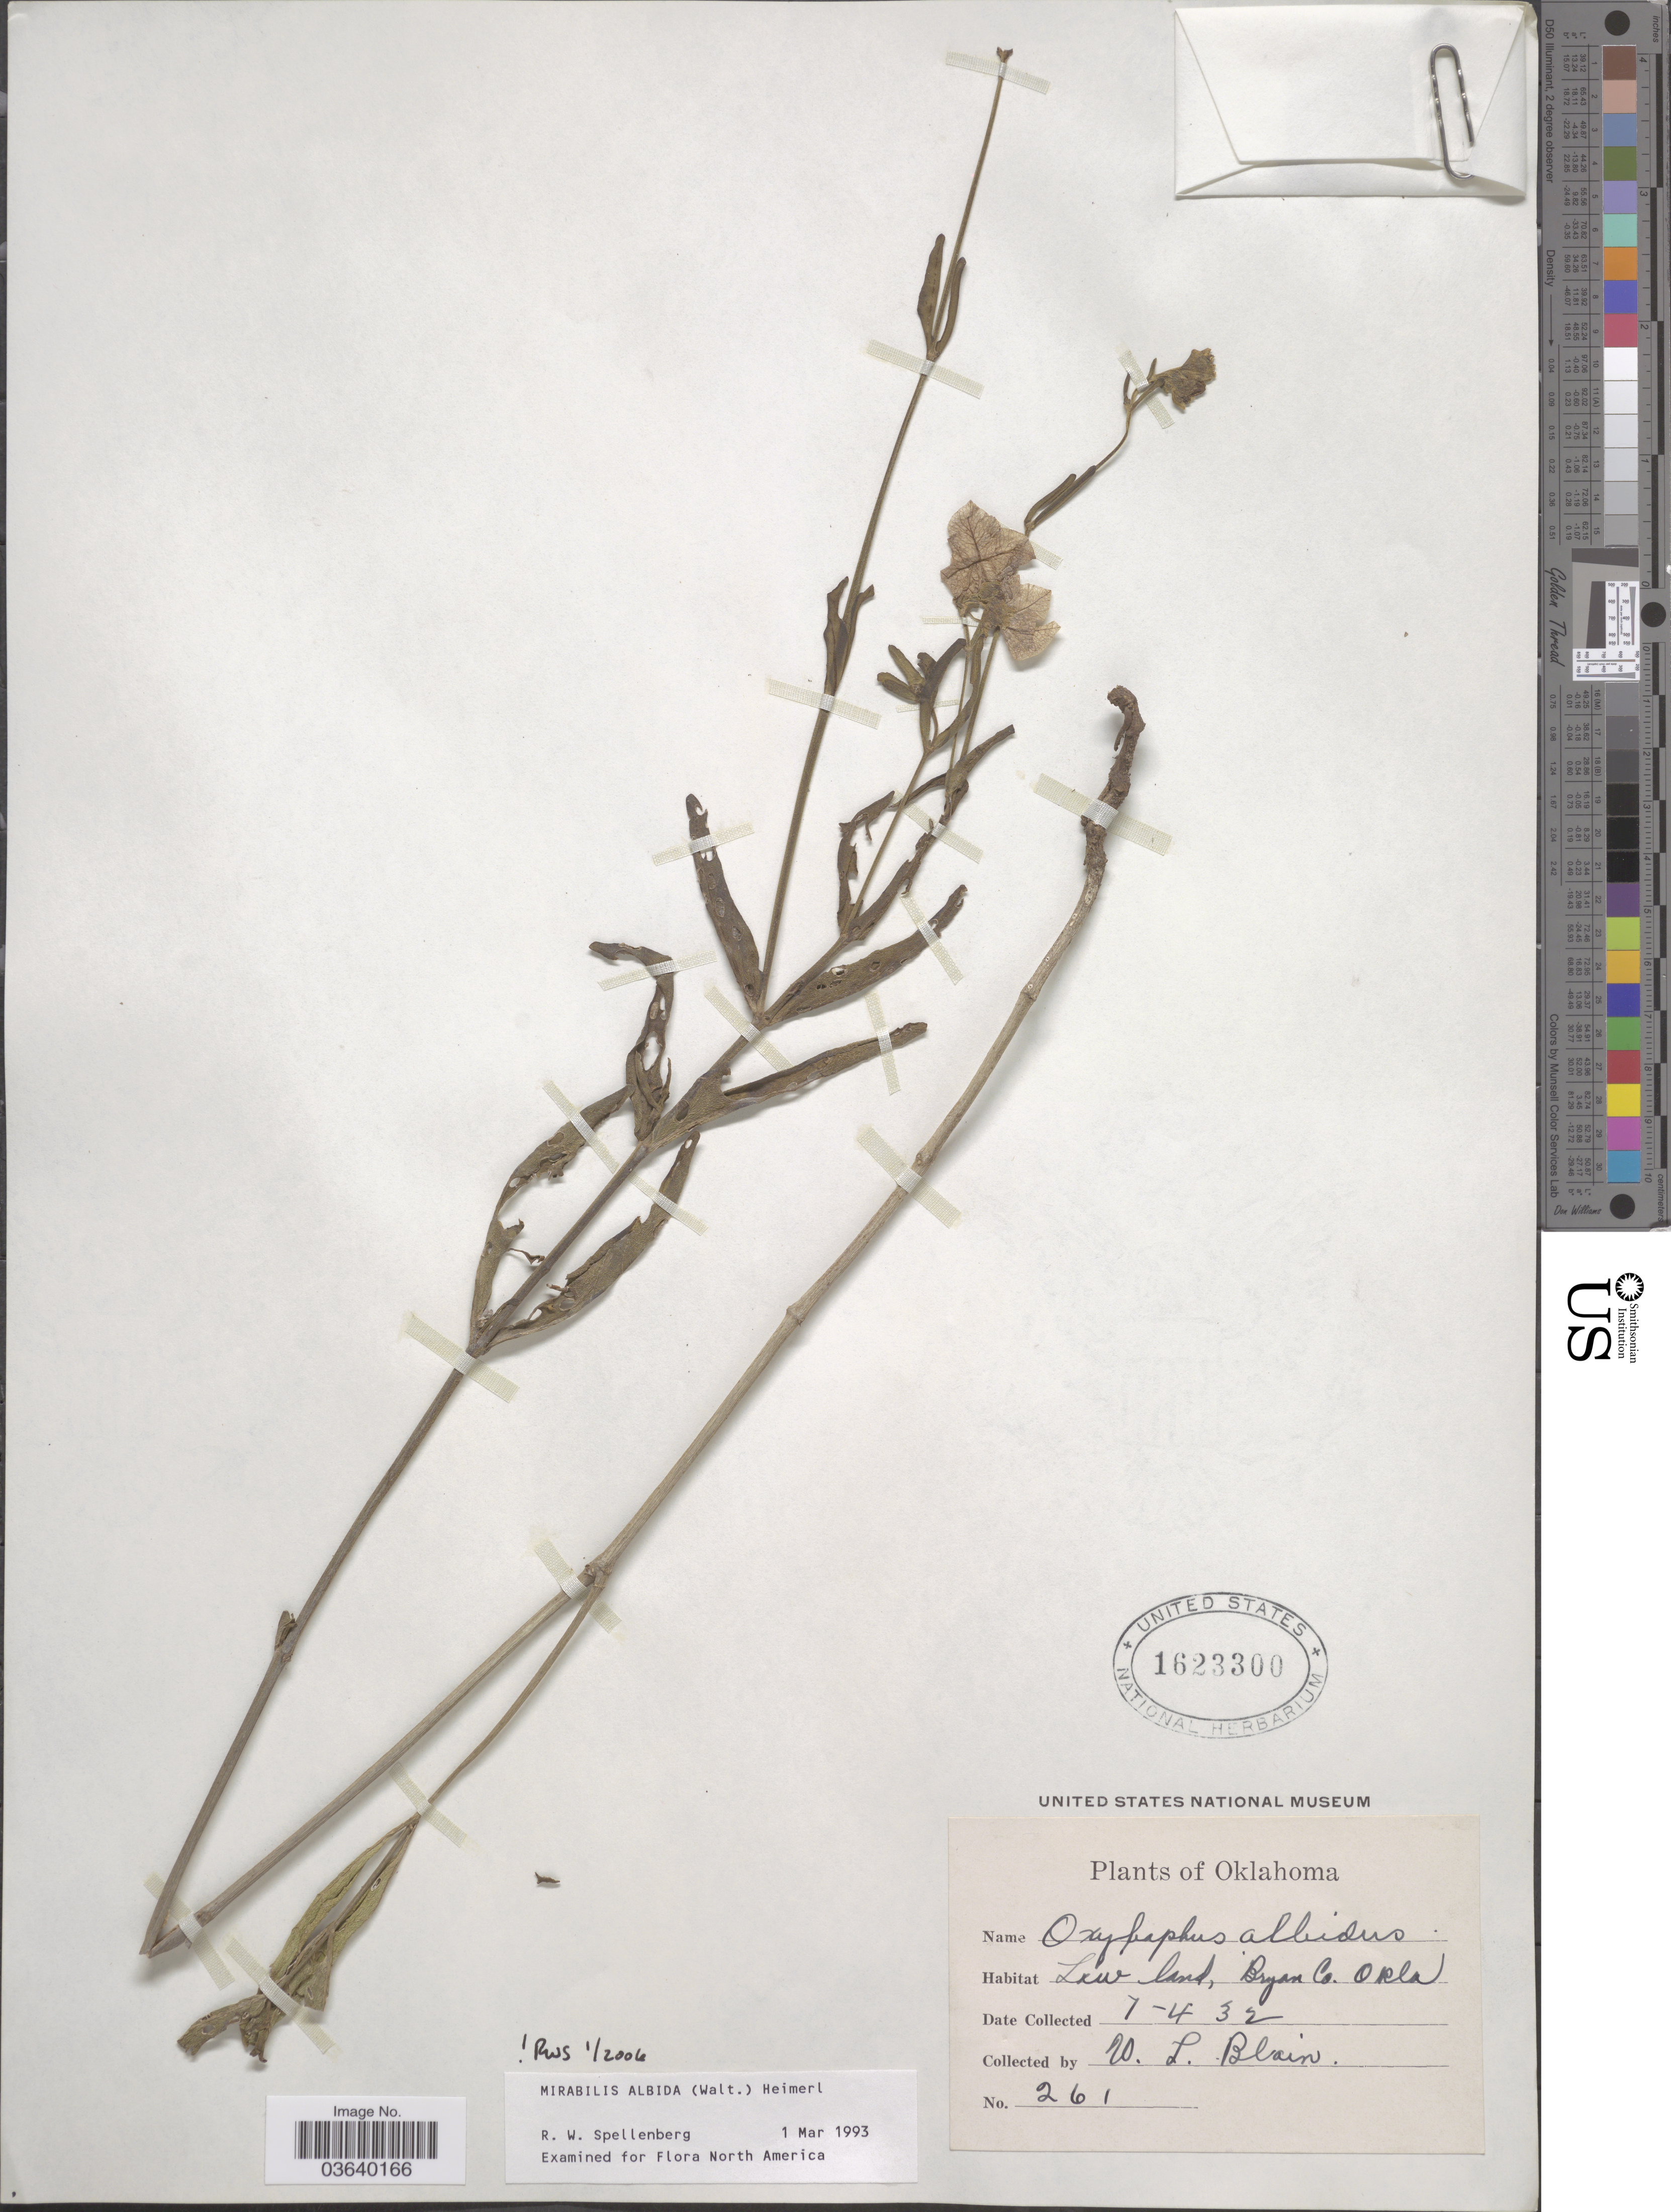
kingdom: Plantae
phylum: Tracheophyta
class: Magnoliopsida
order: Caryophyllales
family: Nyctaginaceae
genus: Mirabilis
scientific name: Mirabilis albida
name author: (Walter) Heimerl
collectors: W. Blain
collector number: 261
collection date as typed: Transcribed d/m/y: 4/7/32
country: United States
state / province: Oklahoma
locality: Bryan Co.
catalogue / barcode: US 1623300